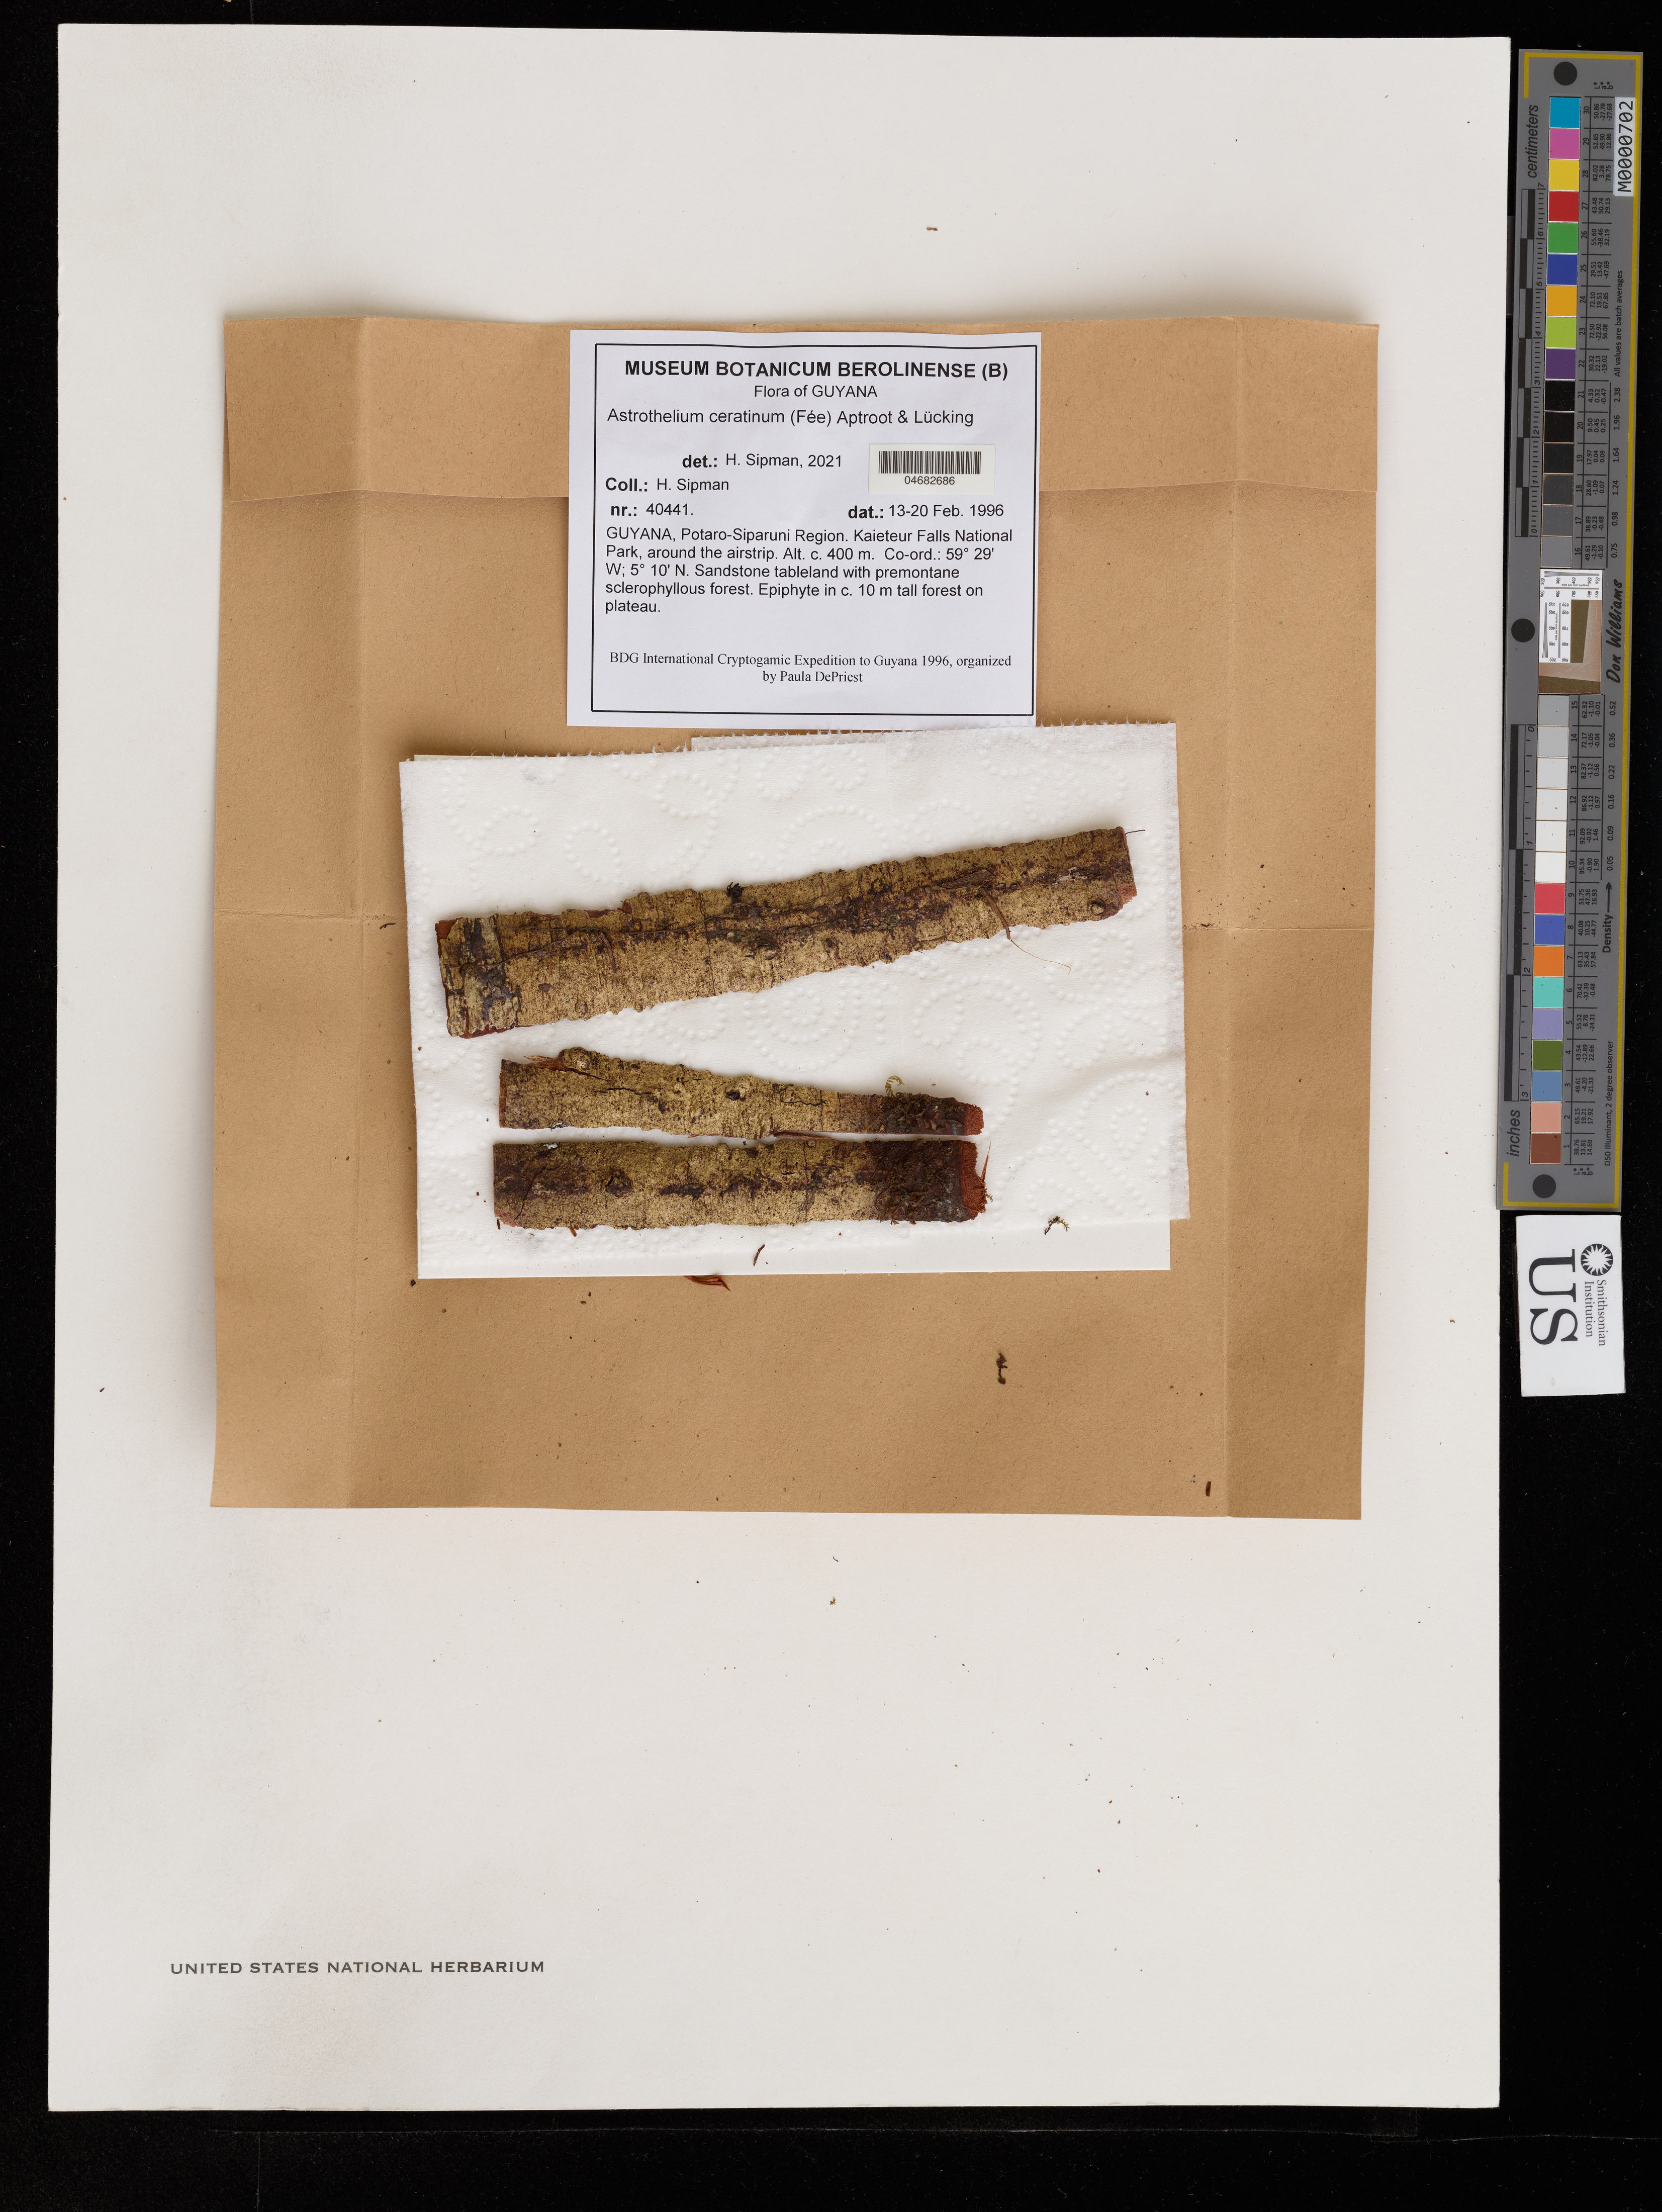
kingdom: Fungi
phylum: Ascomycota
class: Dothideomycetes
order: Trypetheliales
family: Trypetheliaceae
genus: Astrothelium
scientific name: Astrothelium ceratinum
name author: (Fée) Aptroot & Lücking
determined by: Sipman, H.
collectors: H. Sipman et al.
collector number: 40441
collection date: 1996-02-13/1996-02-20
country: Guyana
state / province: Potaro-Siparuni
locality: Kaieteur Falls National Park, aroiund the airstrip.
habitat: Sandstone tableland with premontane sclerophyllous forest. In c. 10 m tall forest on plateau.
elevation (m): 400